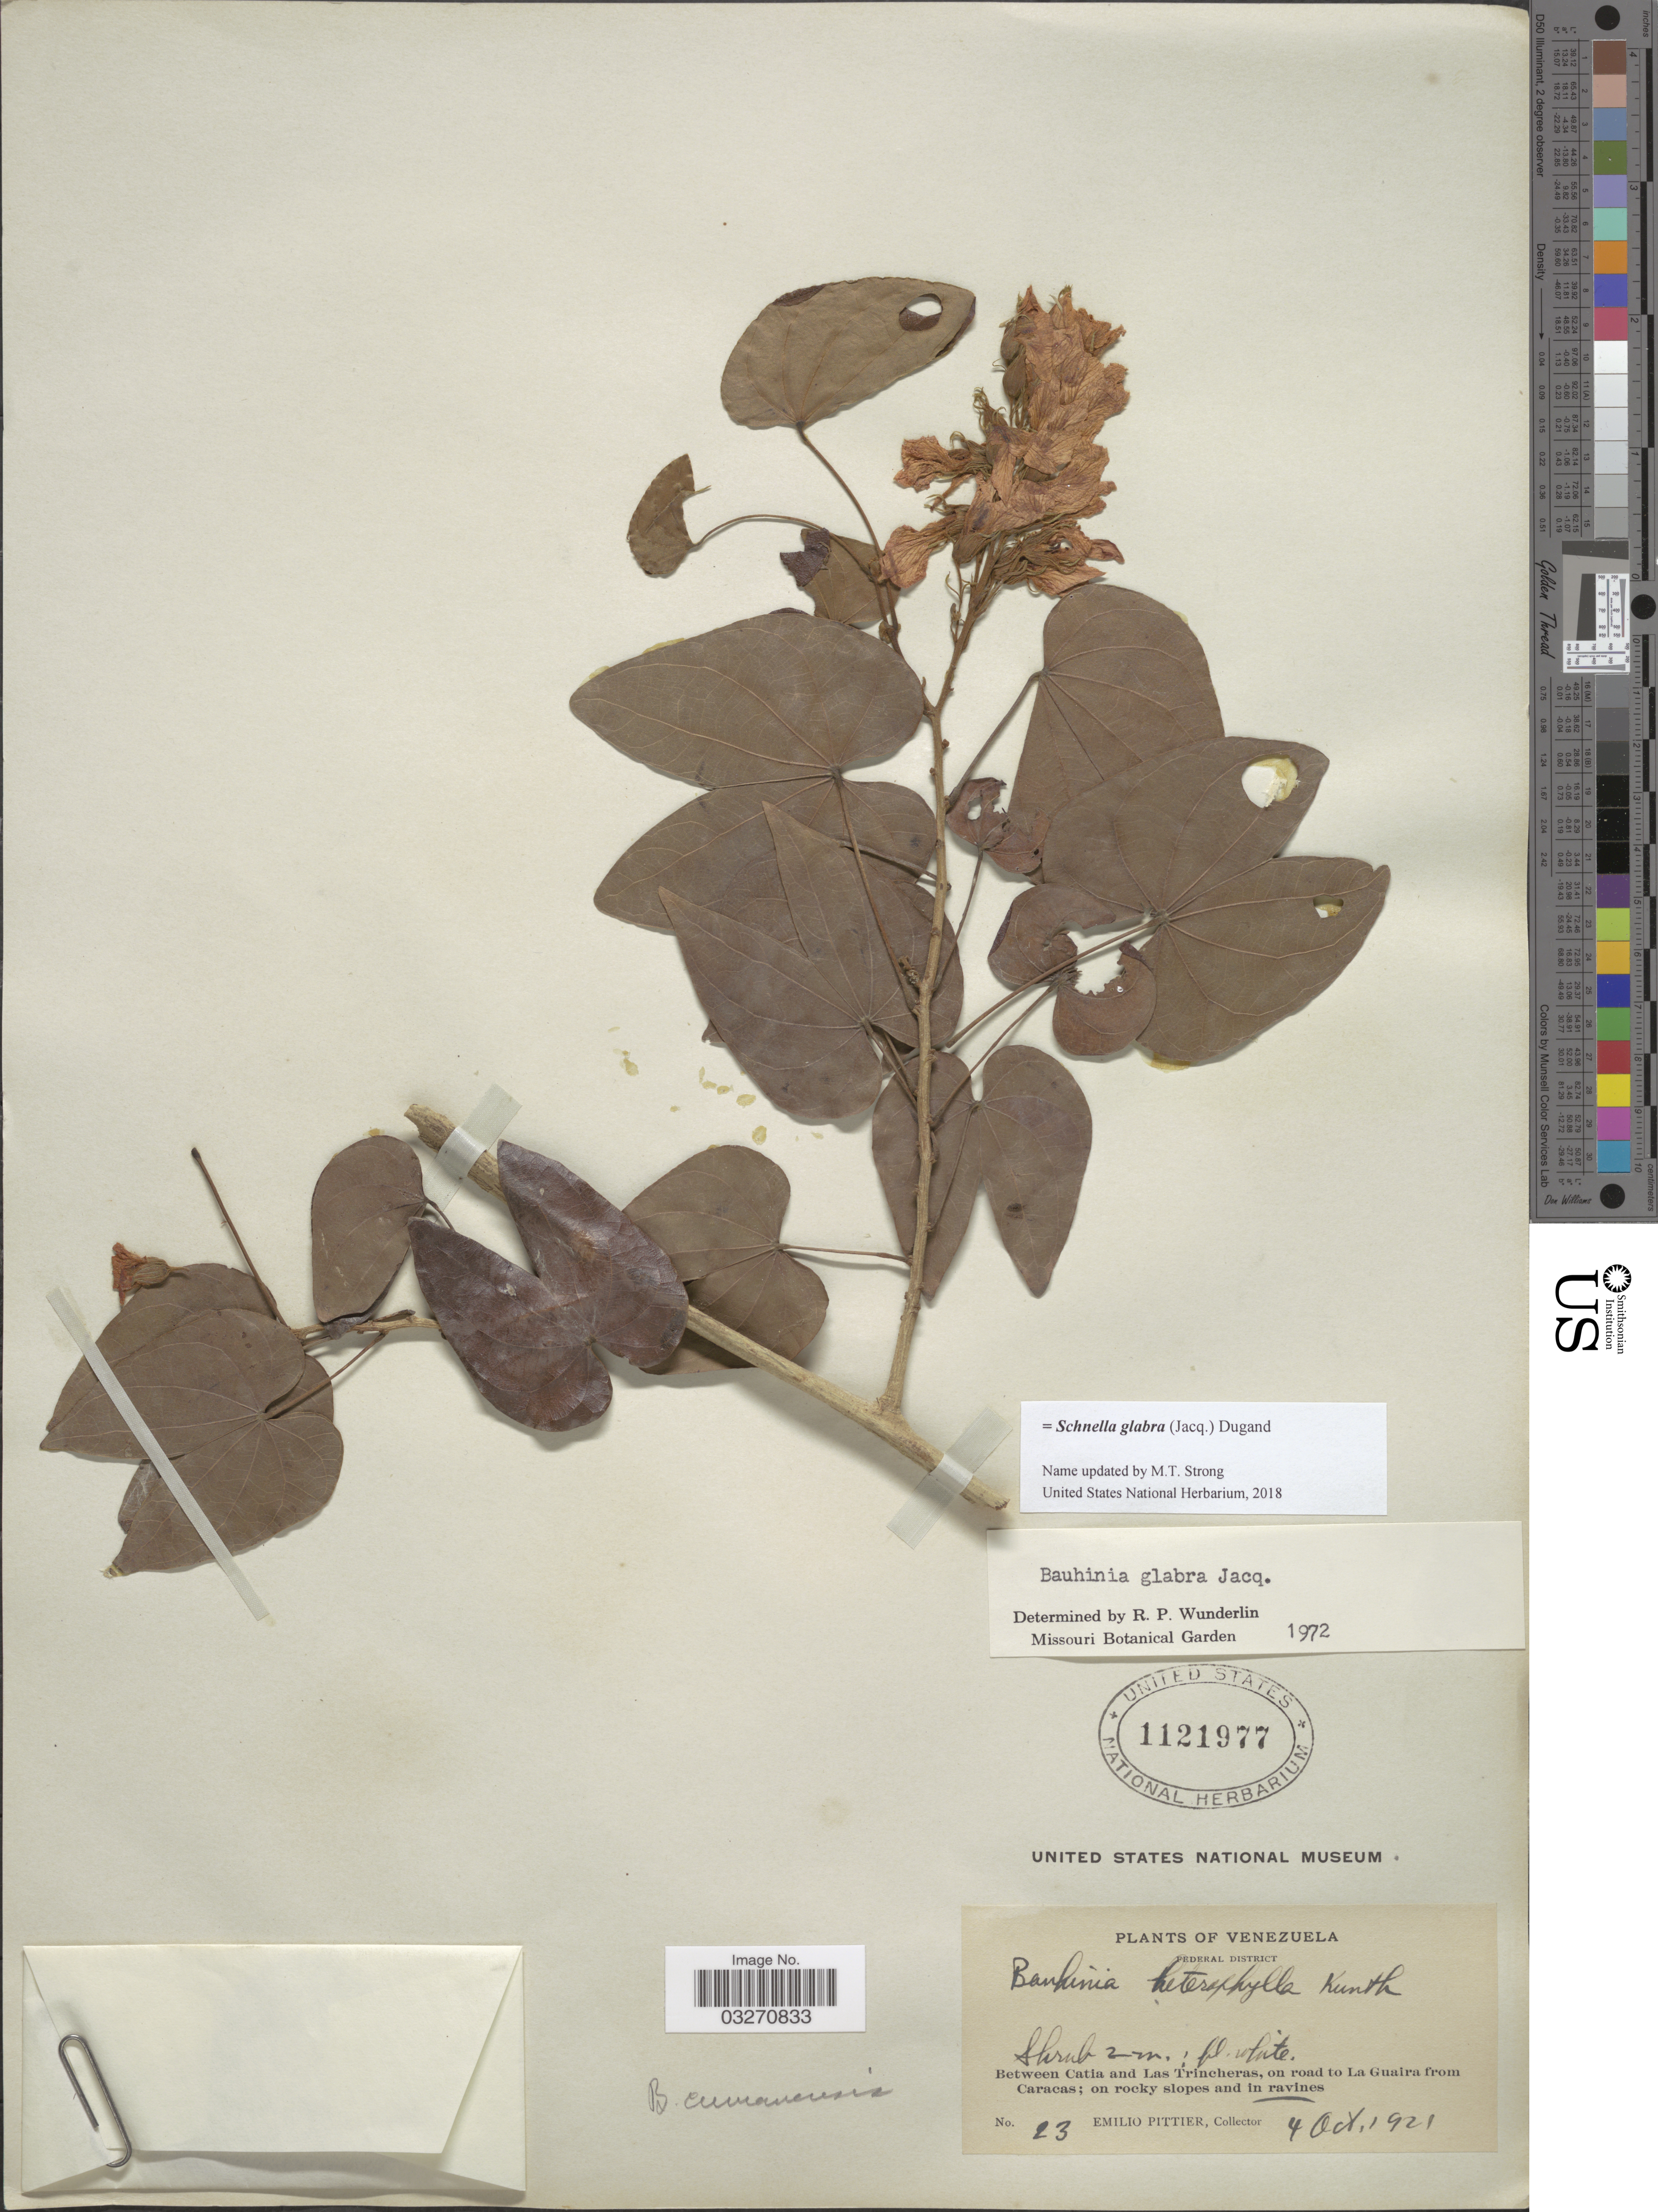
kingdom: Plantae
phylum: Tracheophyta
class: Magnoliopsida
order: Fabales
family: Fabaceae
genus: Schnella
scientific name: Schnella glabra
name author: (Jacq.) Dugand G.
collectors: E. Pittier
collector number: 23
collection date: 1921-10-04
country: Venezuela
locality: Federal District. Between Catia and Las Trincheras, on road to La Guaira from Caracas.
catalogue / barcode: US 1121977